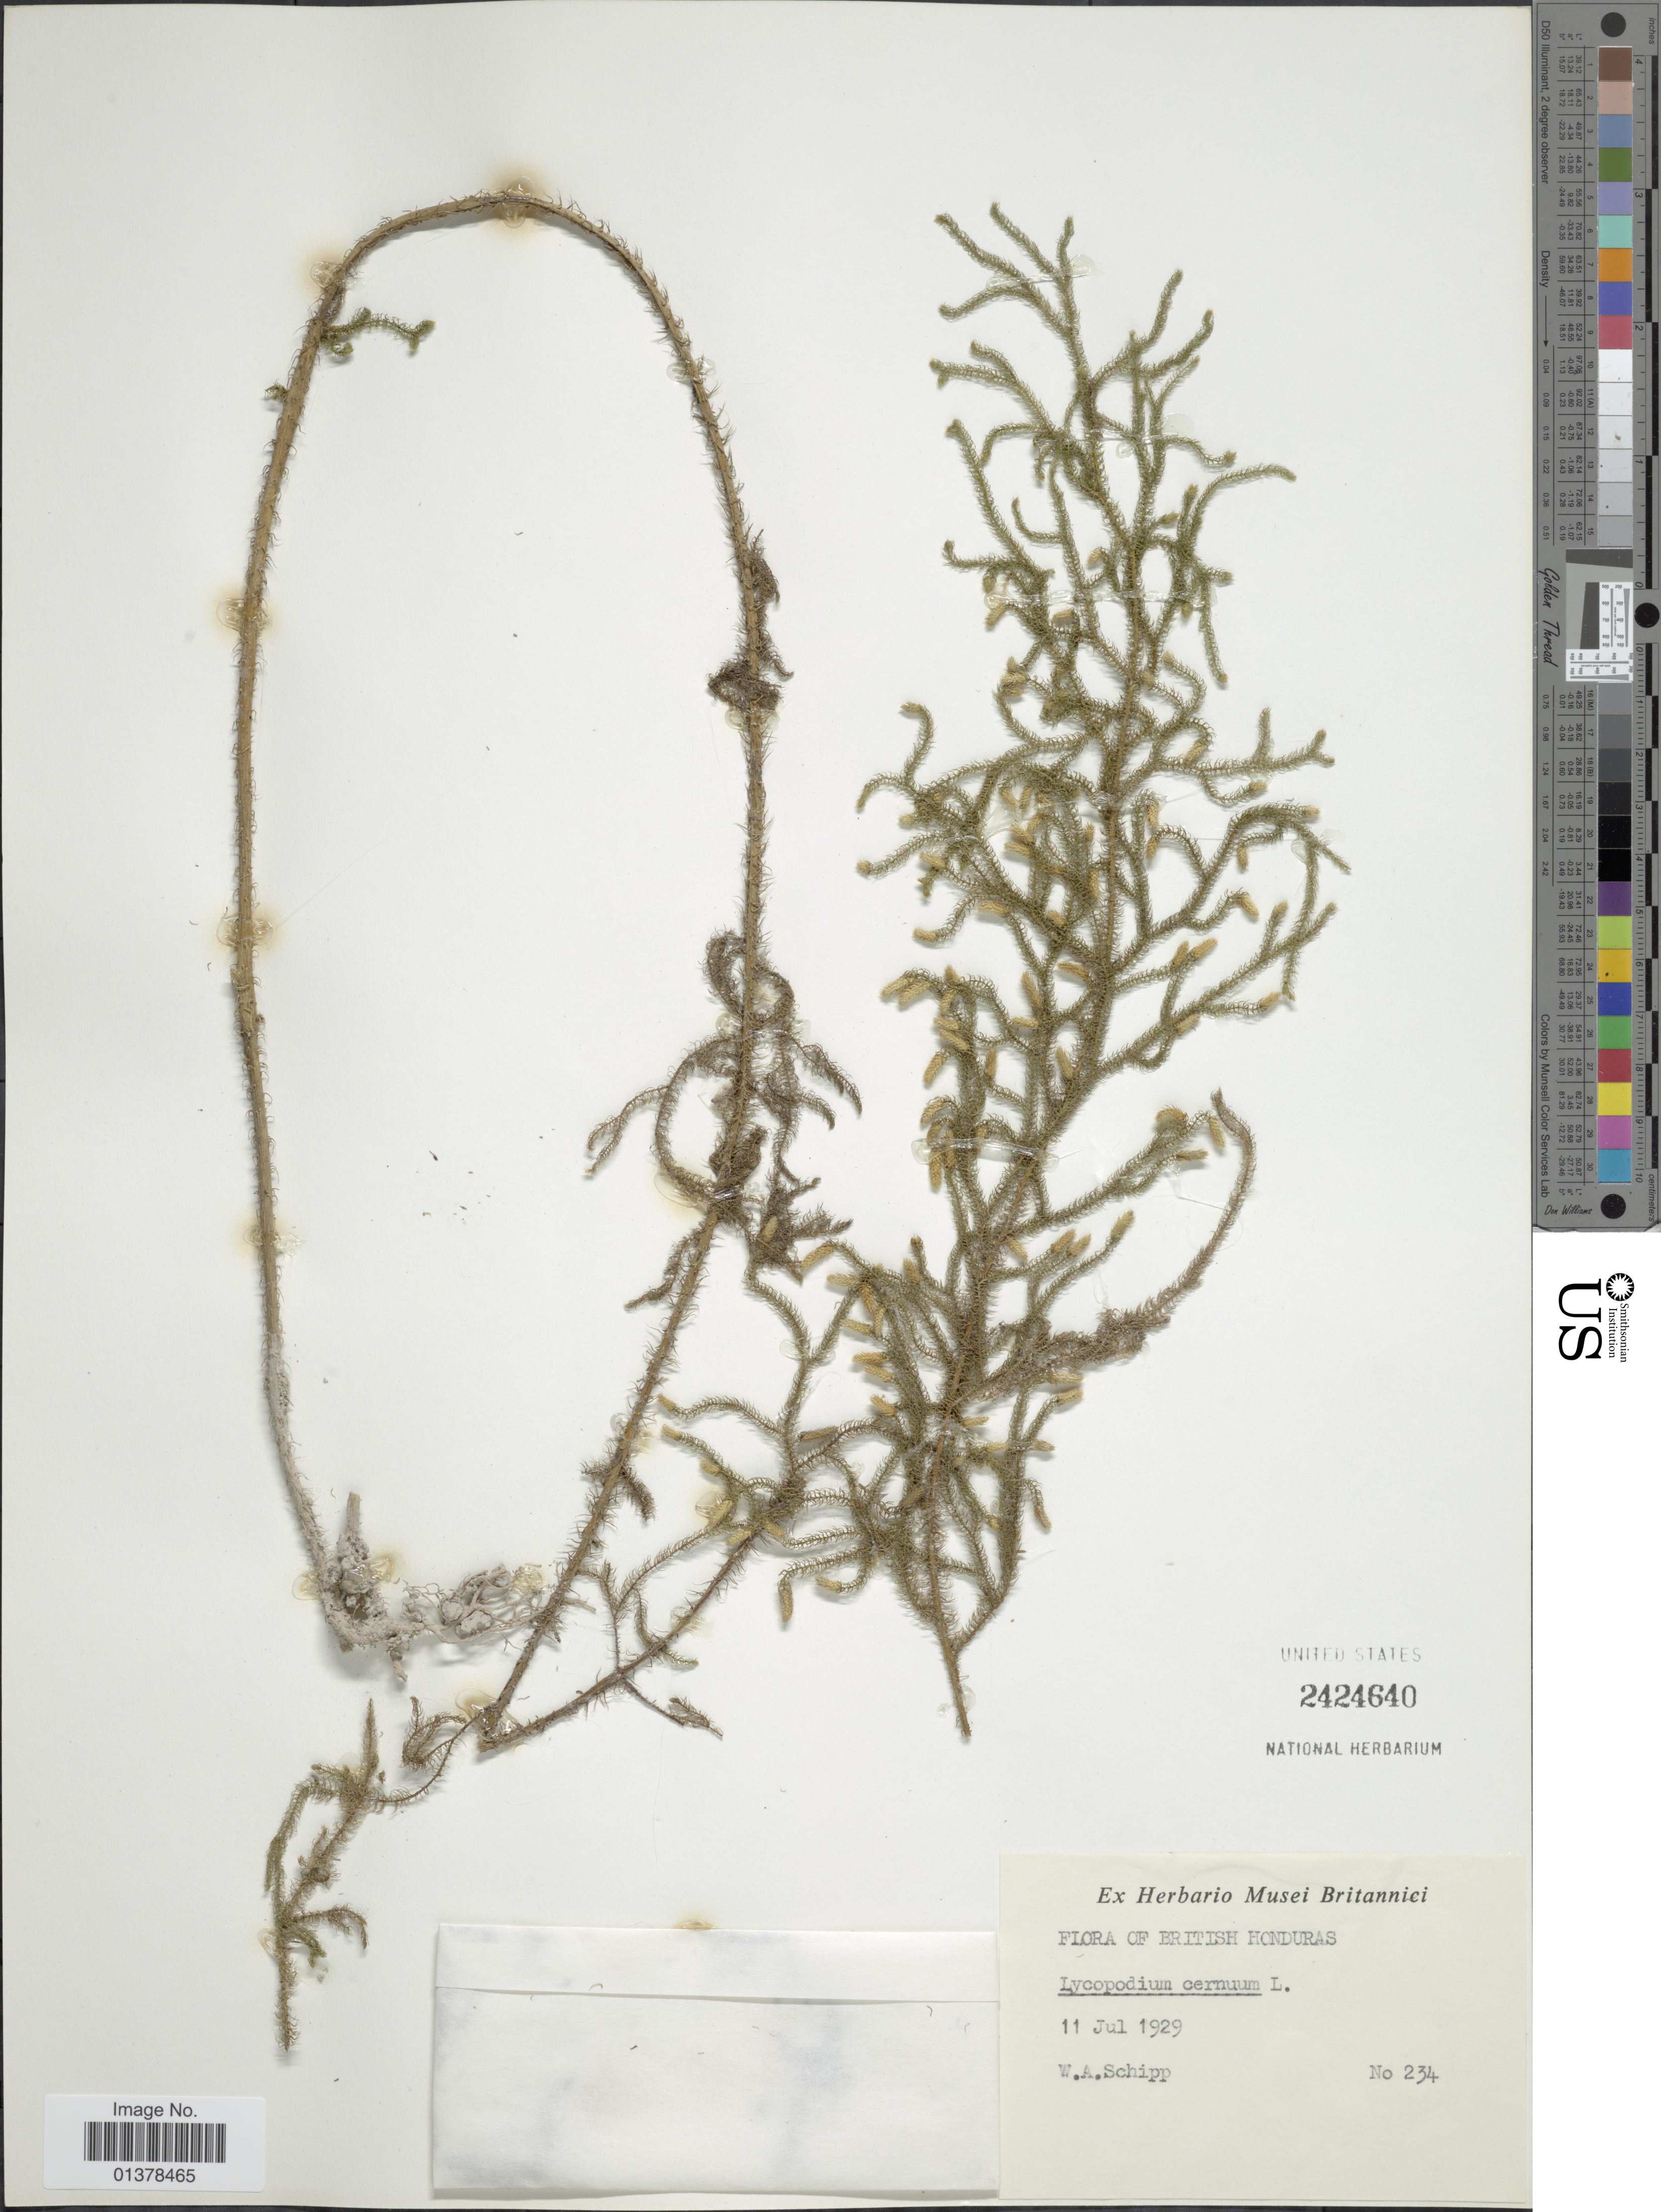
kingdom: Plantae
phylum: Tracheophyta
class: Lycopodiopsida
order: Lycopodiales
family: Lycopodiaceae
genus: Palhinhaea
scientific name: Palhinhaea cernua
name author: (L.) Vasc. & Franco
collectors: W. Schipp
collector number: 234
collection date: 1929-07-11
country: Belize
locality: British Honduras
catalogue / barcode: US 2424640